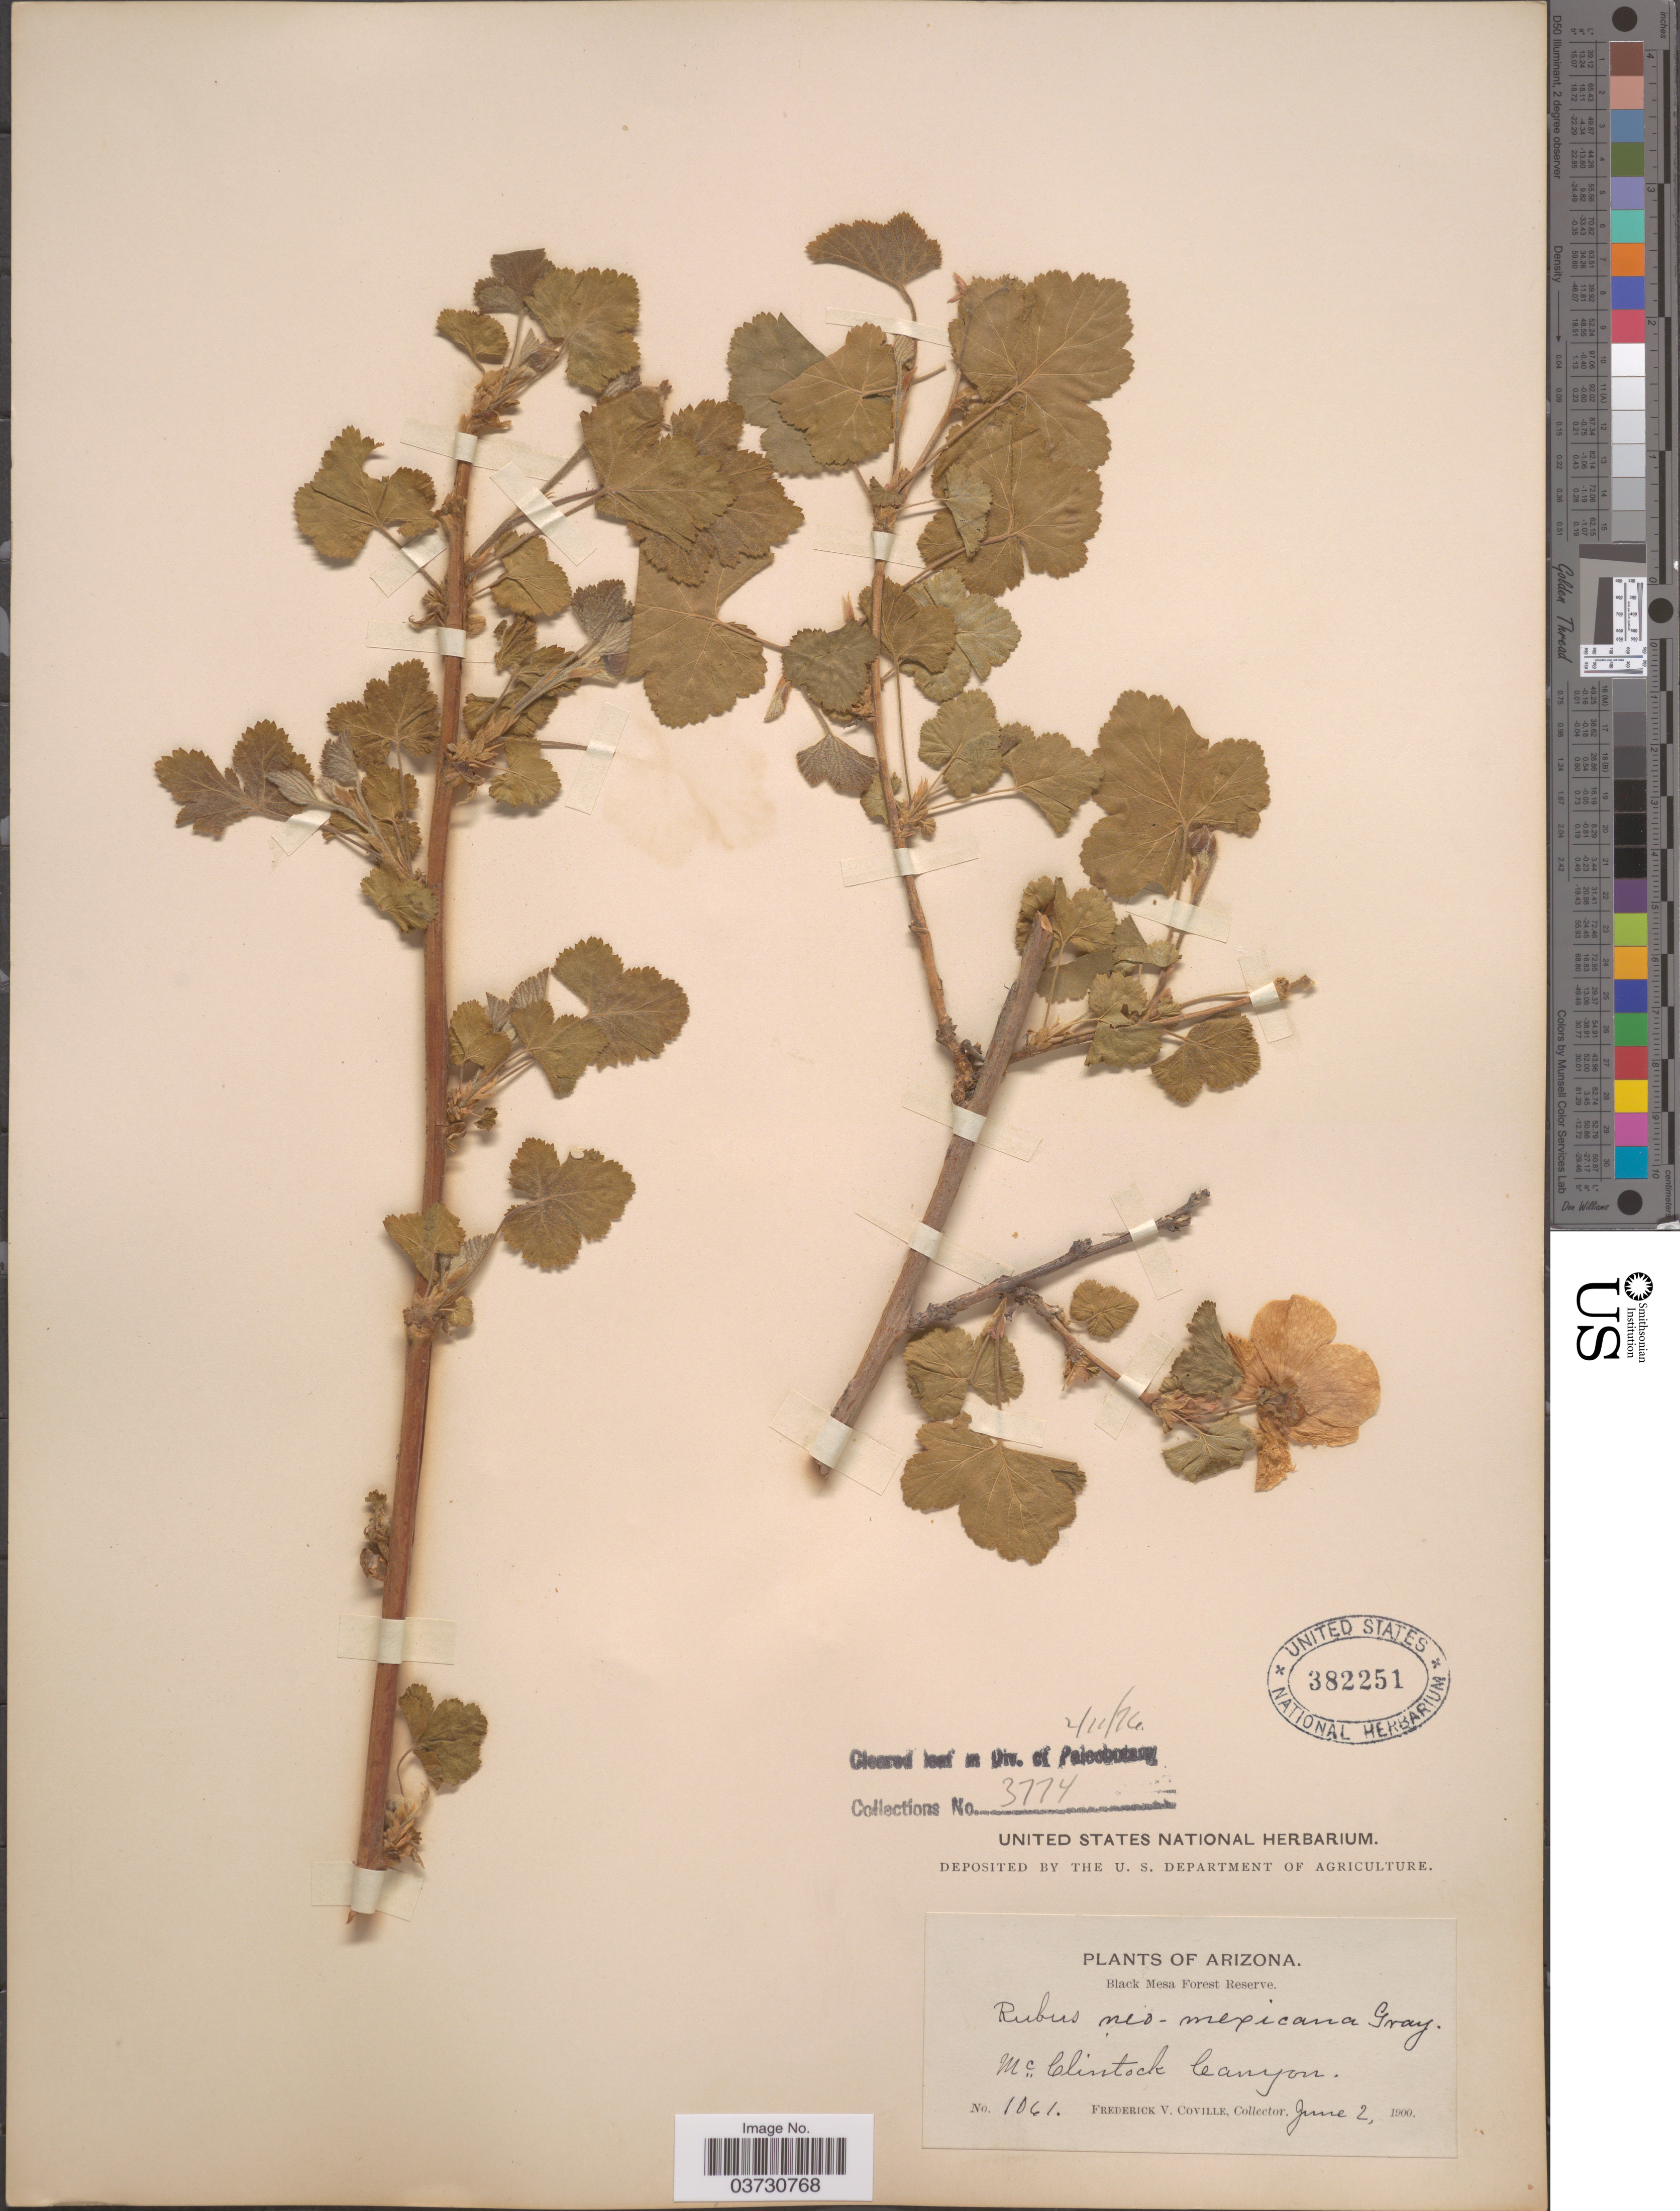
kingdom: Plantae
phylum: Tracheophyta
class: Magnoliopsida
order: Rosales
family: Rosaceae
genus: Rubus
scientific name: Rubus neomexicanus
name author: A. Gray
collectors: F. V. Coville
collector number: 1061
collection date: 1900-06-02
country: United States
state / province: Arizona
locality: Black Mesa Forest Reserve. Mc Clintock Canyon.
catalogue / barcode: US 382251